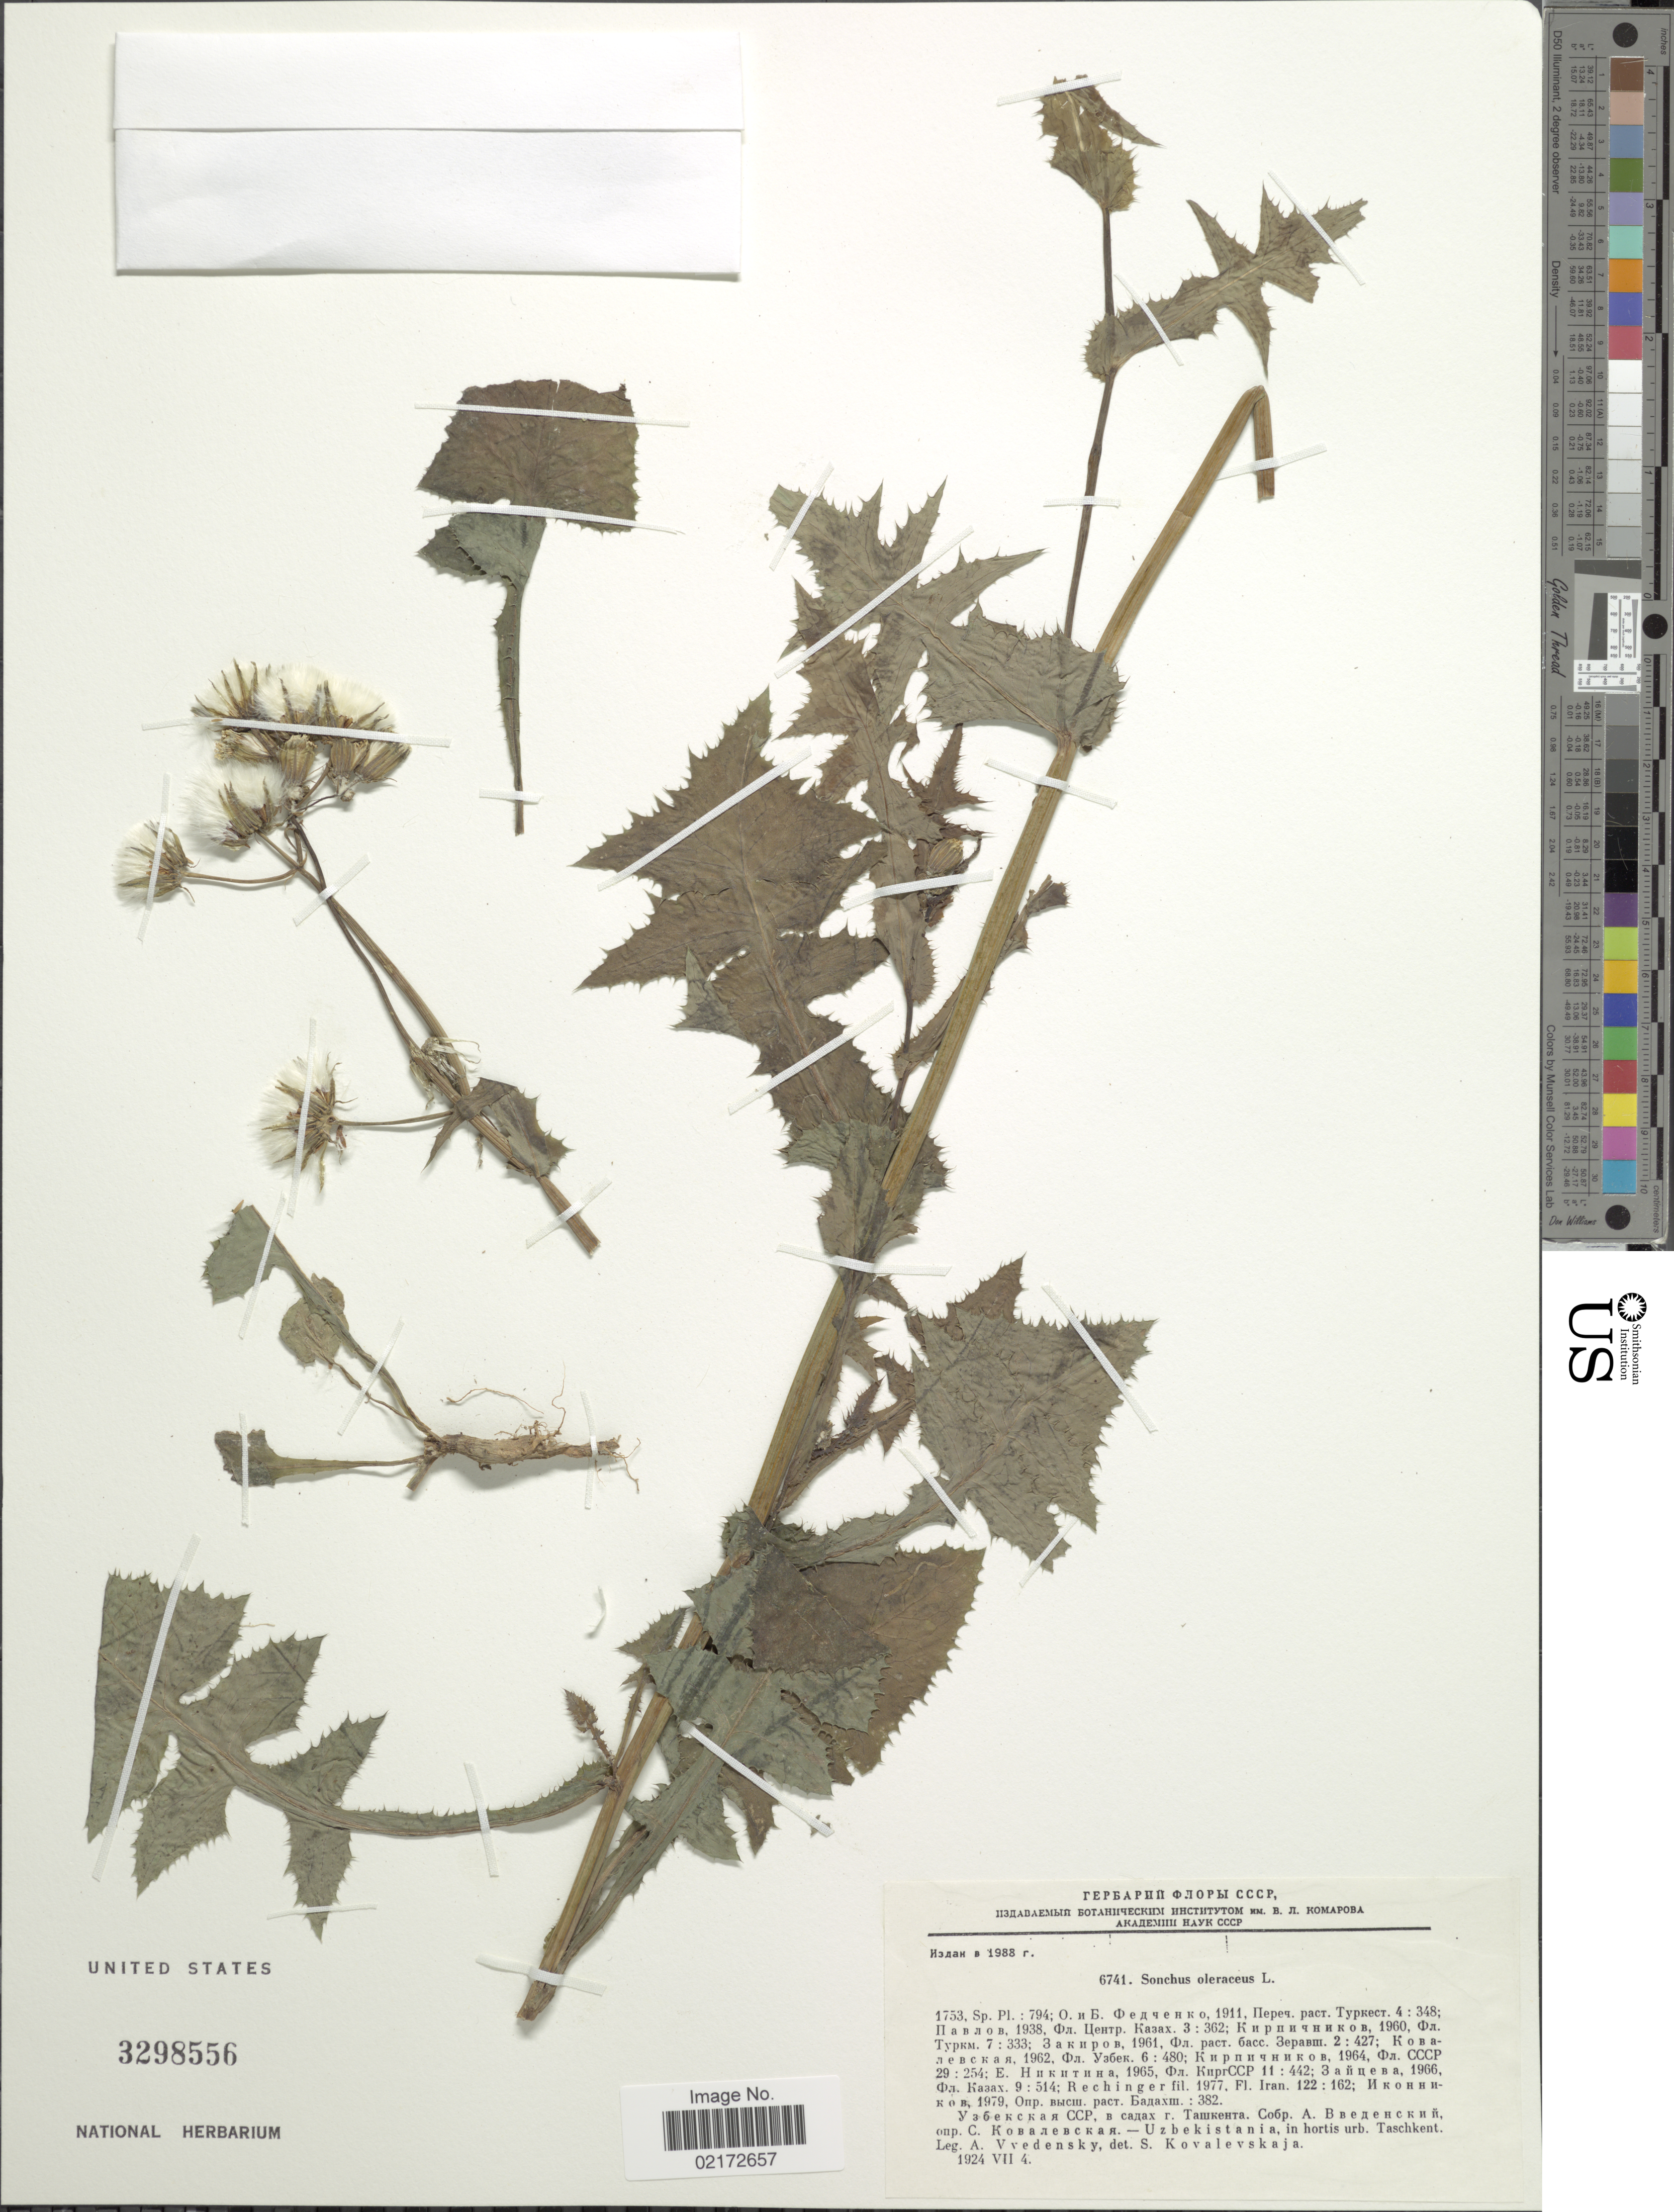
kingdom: Plantae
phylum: Tracheophyta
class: Magnoliopsida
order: Asterales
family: Asteraceae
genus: Sonchus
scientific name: Sonchus oleraceus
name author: L.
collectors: A. Vvedensky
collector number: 6741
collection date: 1924-07-04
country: Uzbekistan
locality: Uzbekistania, in hortis urb. Taschkent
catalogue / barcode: US 3298556